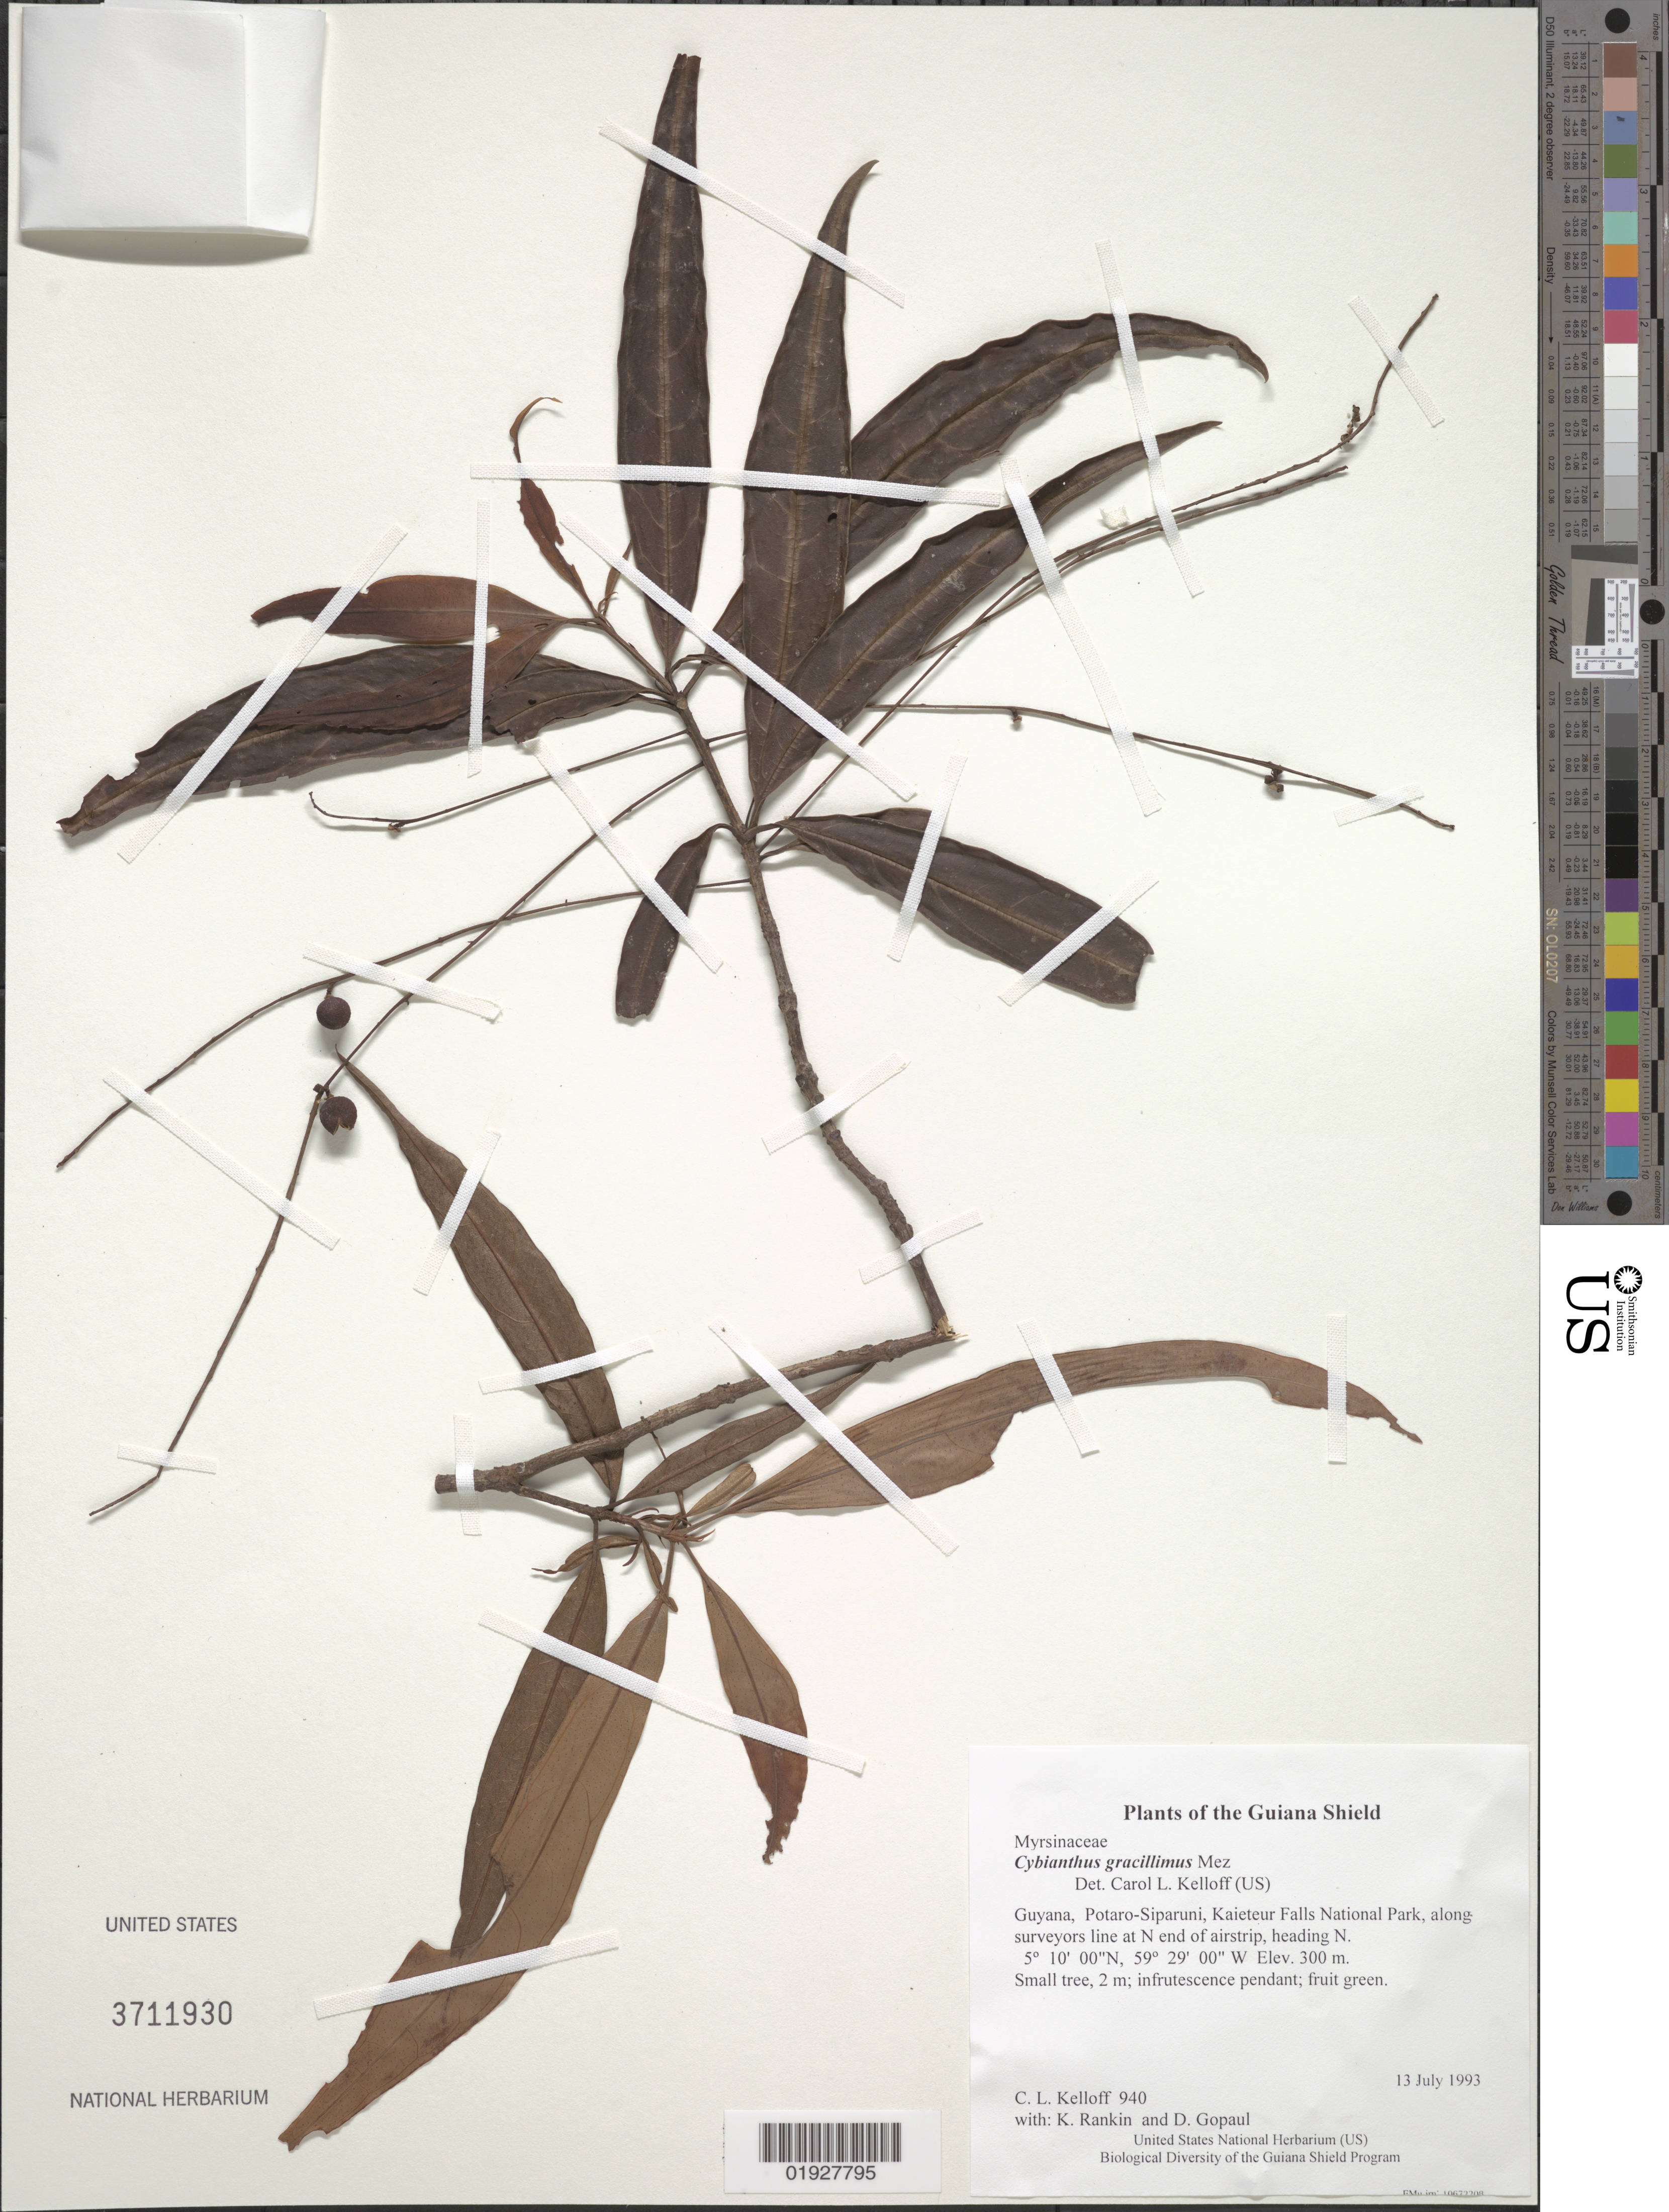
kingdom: Plantae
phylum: Tracheophyta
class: Magnoliopsida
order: Ericales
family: Primulaceae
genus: Cybianthus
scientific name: Cybianthus gracillimus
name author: (Warm.) Mez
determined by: Kelloff, Carol L., (US), Smithsonian Institution - National Museum of Natural History (UNITED STATES)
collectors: C. L. Kelloff, K. Rankin & D. Gopaul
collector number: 940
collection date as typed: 13 July 1993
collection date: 1993-07-13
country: Guyana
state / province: Potaro-Siparuni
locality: Kaieteur Falls National Park, along surveyors line at N end of airstrip, heading N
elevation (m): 300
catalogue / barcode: US 3711930